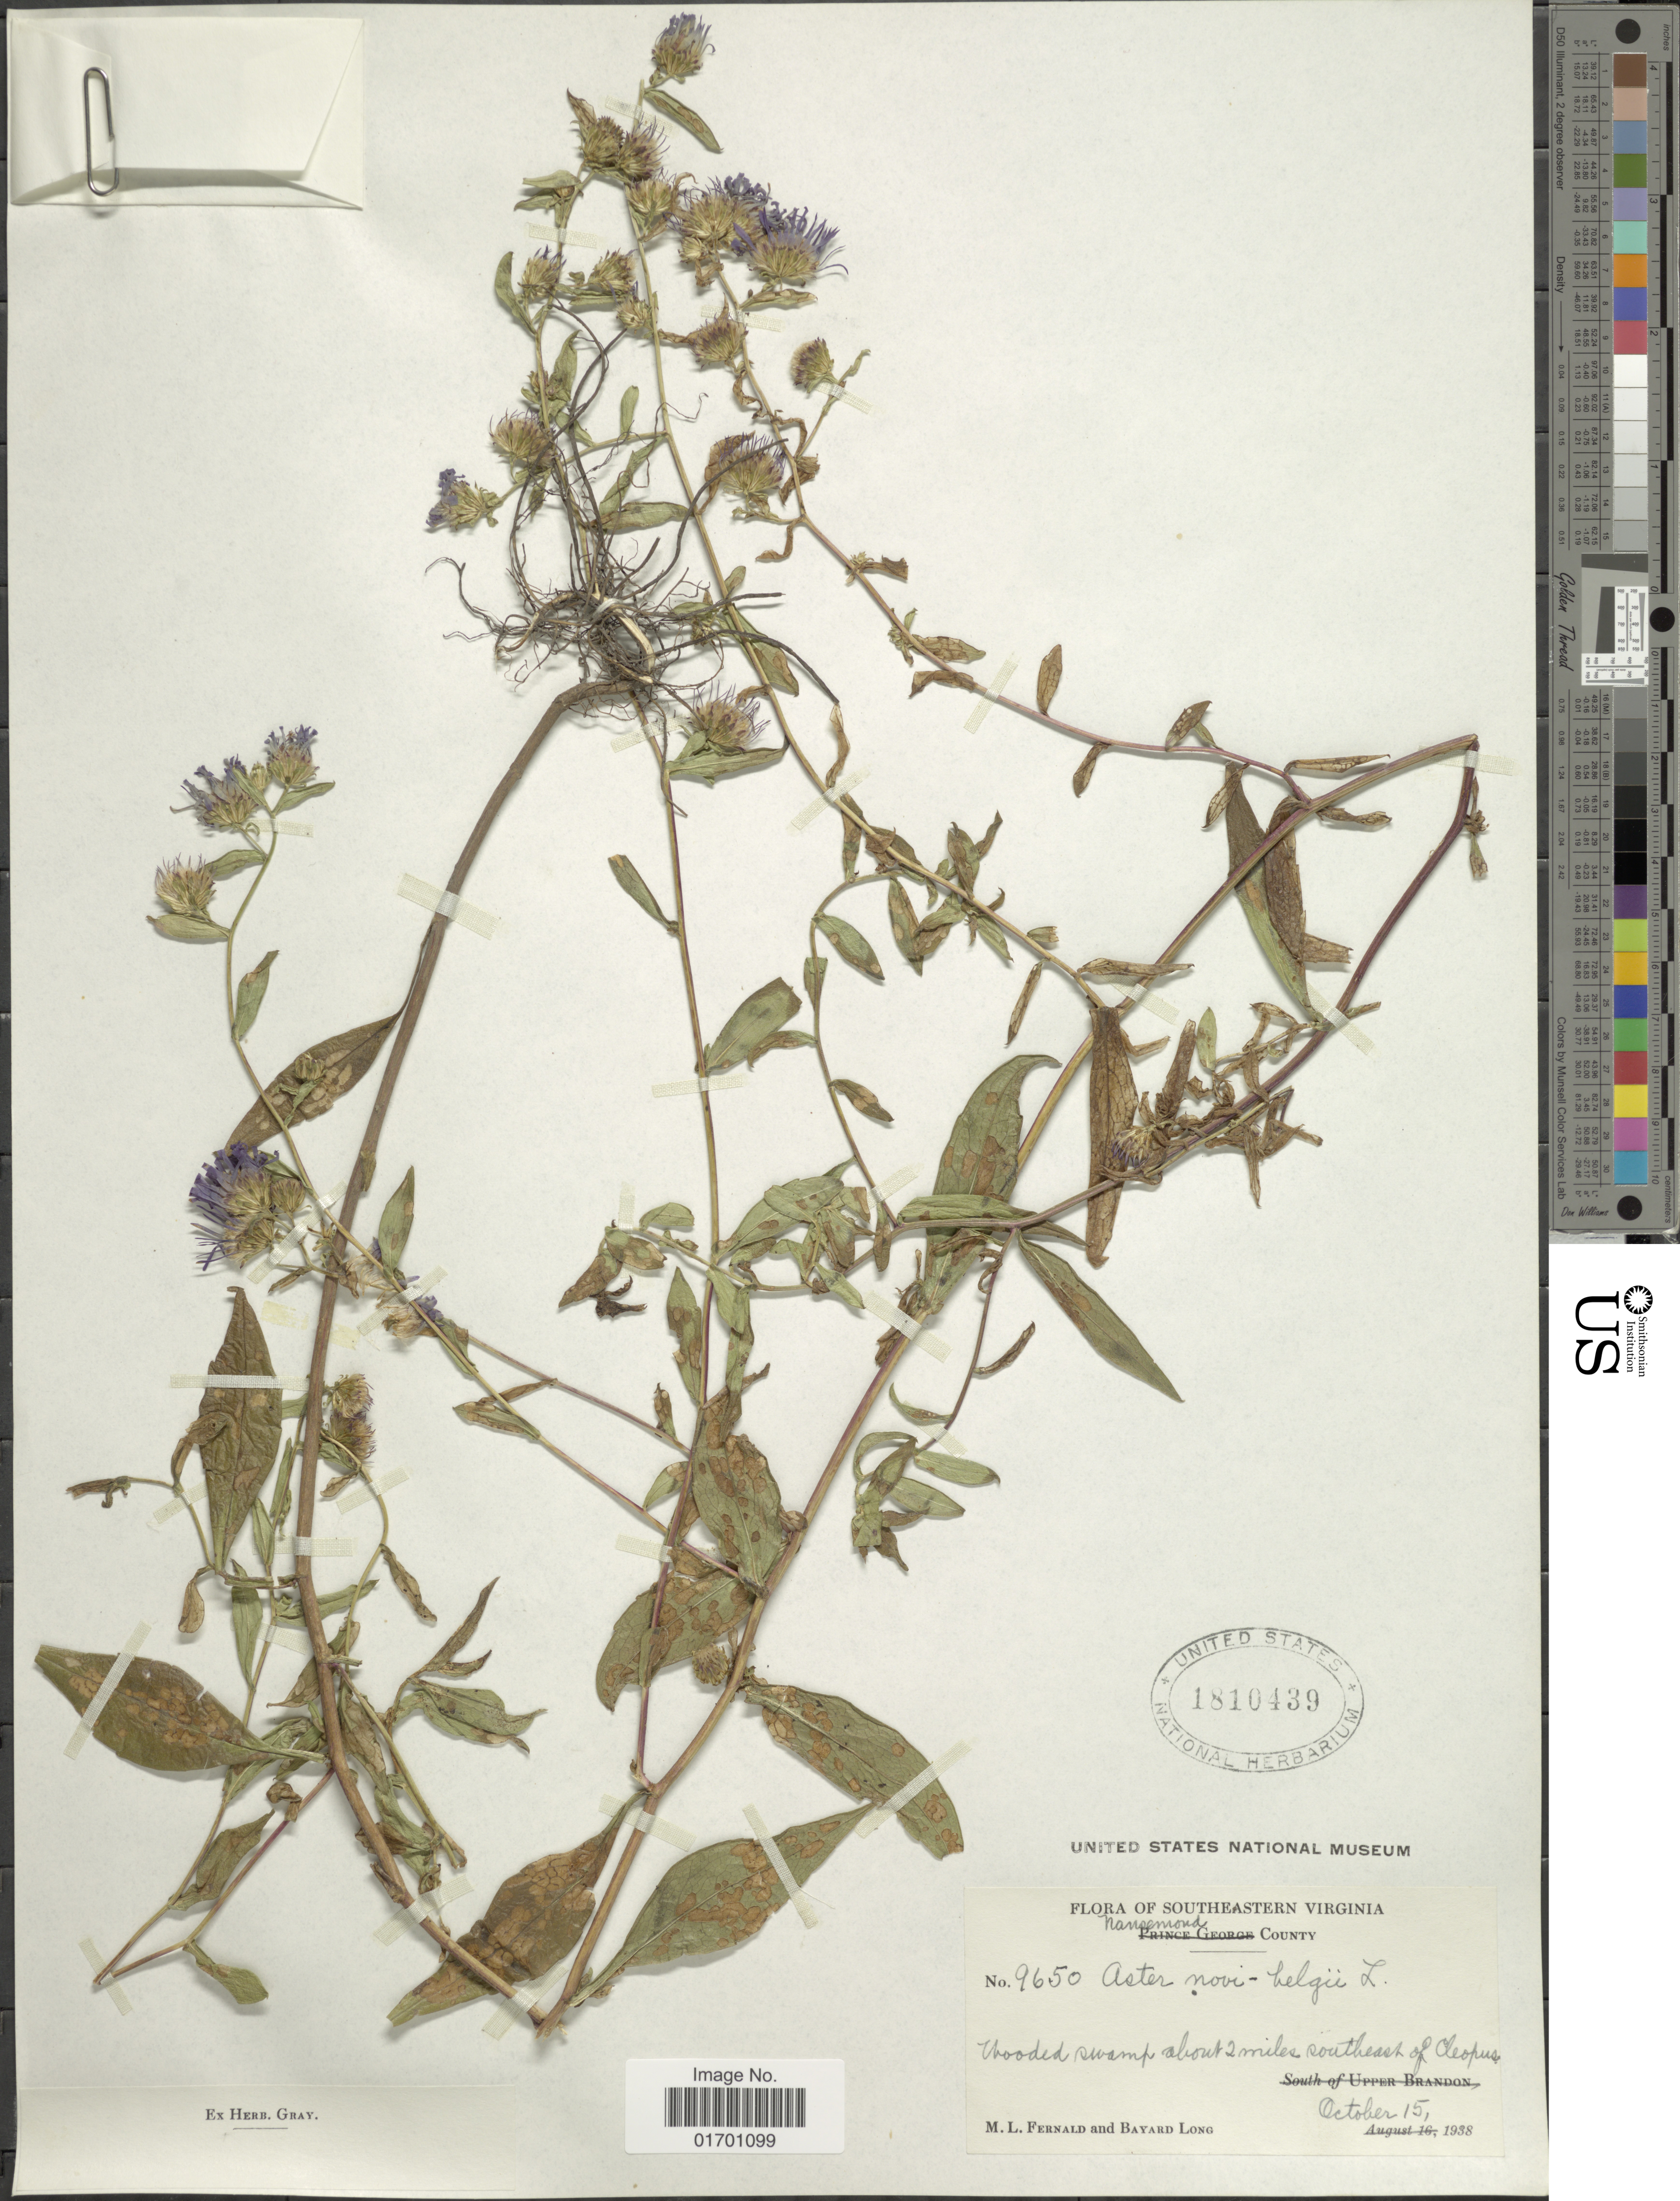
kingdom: Plantae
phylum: Tracheophyta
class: Magnoliopsida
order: Asterales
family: Asteraceae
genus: Symphyotrichum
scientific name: Symphyotrichum novi-belgii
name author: (L.) G.L. Nesom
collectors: M. L. Fernald & B. Long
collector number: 9650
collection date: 1938-10-15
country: United States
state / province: Virginia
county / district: City of Suffolk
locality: Southeastern Virginia. Nansemond County. Wooded swamp about 2 miles southeast of Cleopus.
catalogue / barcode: US 1810439